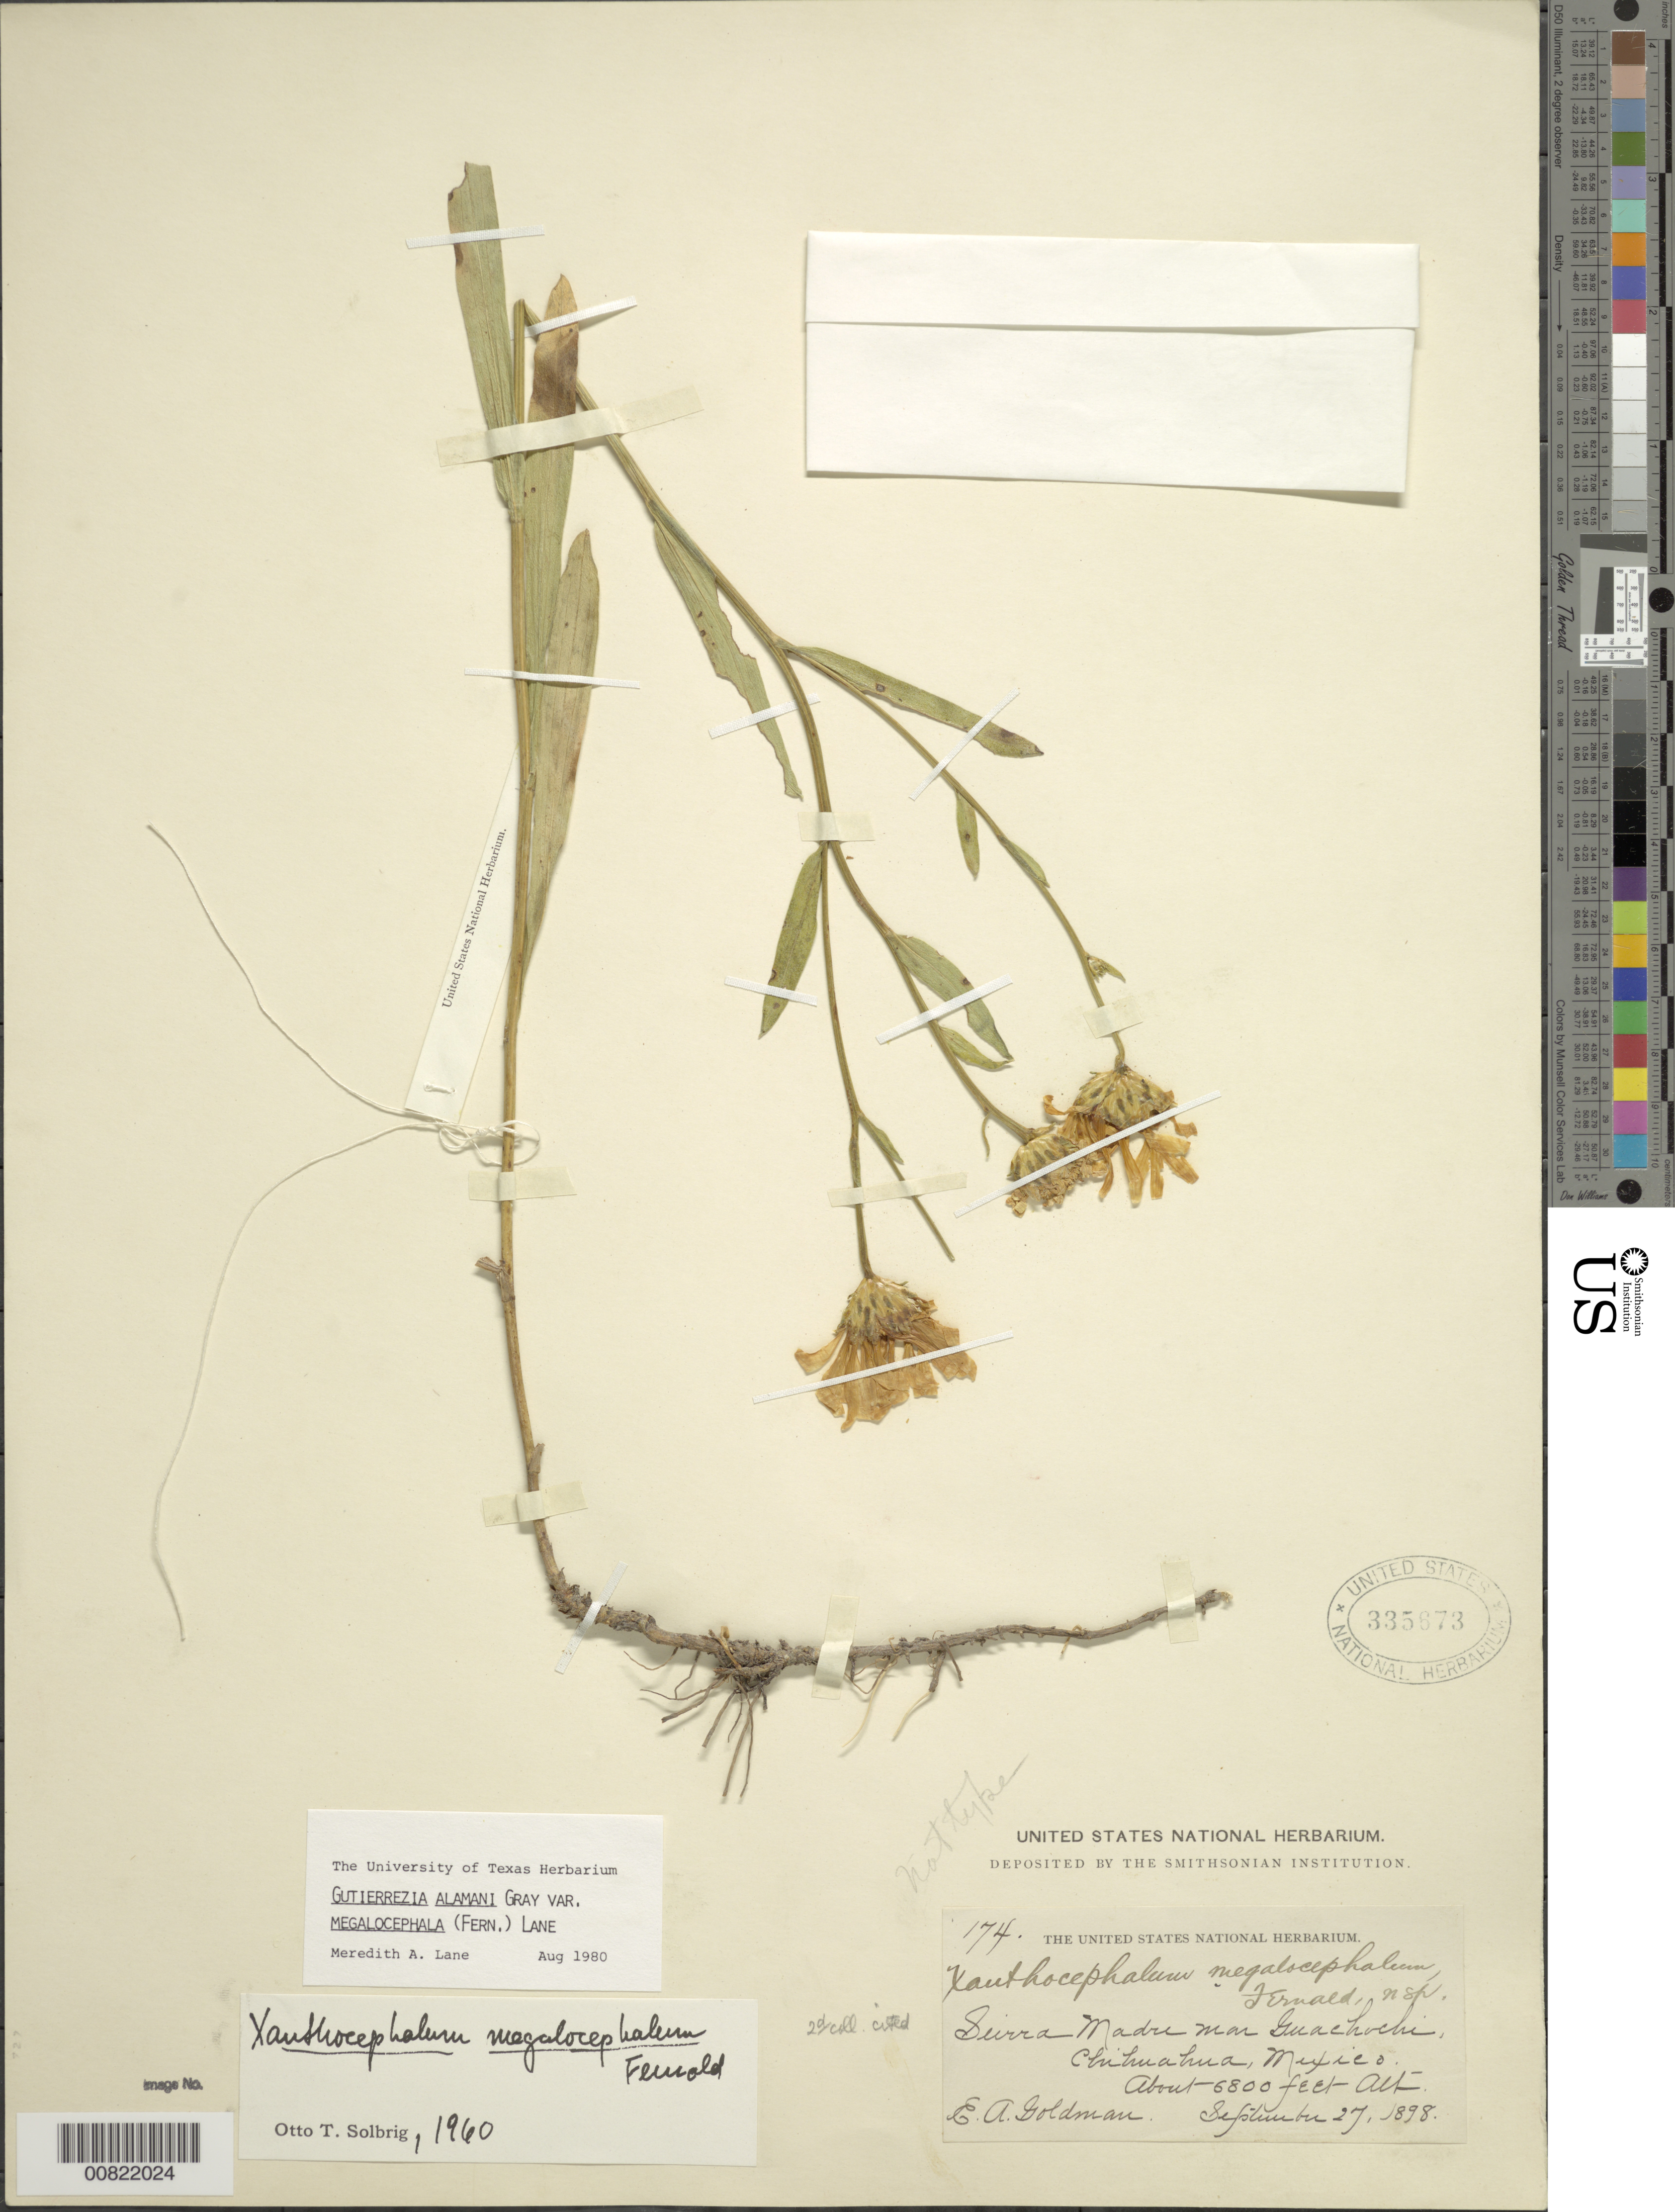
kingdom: Plantae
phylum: Tracheophyta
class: Magnoliopsida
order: Asterales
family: Asteraceae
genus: Gutierrezia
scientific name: Gutierrezia alamanii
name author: A. Gray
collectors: E. A. Goldman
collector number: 174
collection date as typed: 27 Sep 1898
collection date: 1898-09-27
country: Mexico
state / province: Chihuahua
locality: Sierra Madre near Guachochi, Chihuahua.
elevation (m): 2073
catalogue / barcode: US 335673